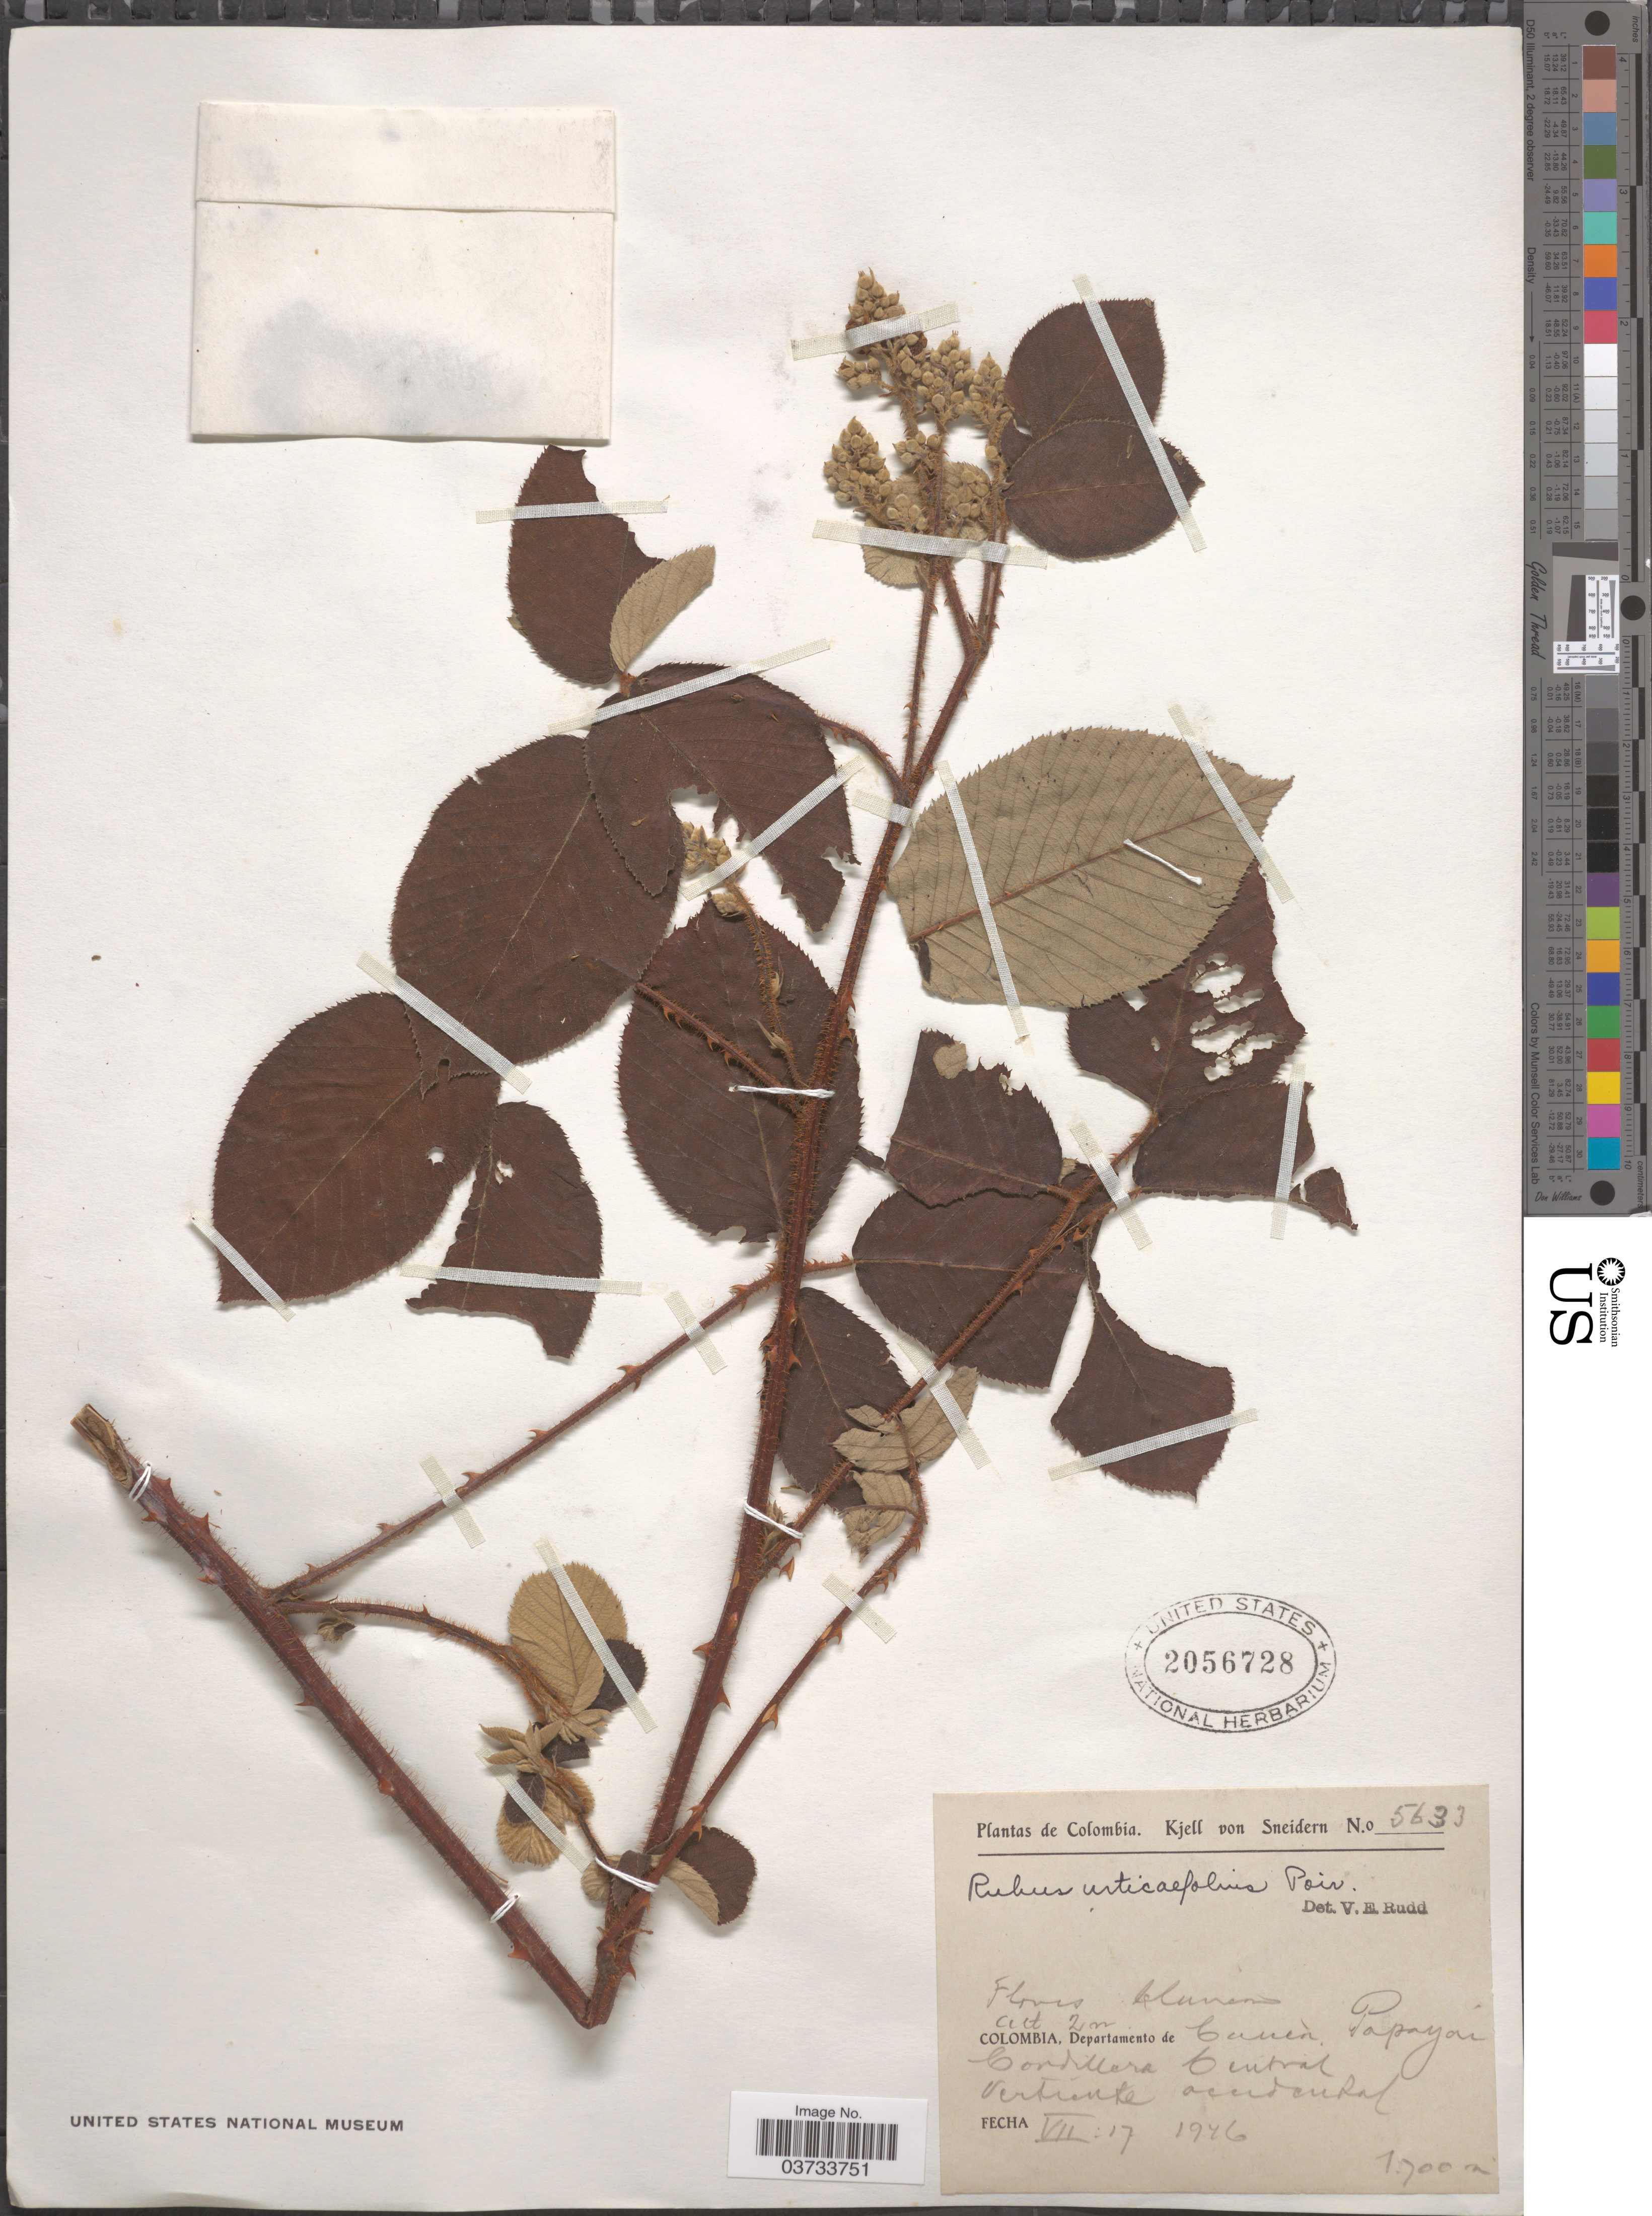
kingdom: Plantae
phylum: Tracheophyta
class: Magnoliopsida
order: Rosales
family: Rosaceae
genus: Rubus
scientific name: Rubus urticifolius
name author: Poir.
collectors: K. von Sneidern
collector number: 5633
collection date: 1976-07-17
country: Colombia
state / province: Cauca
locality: Departamento de Cauca. Papayan. Cordillera Central. Vertiente occidental.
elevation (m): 1700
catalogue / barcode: US 2056728